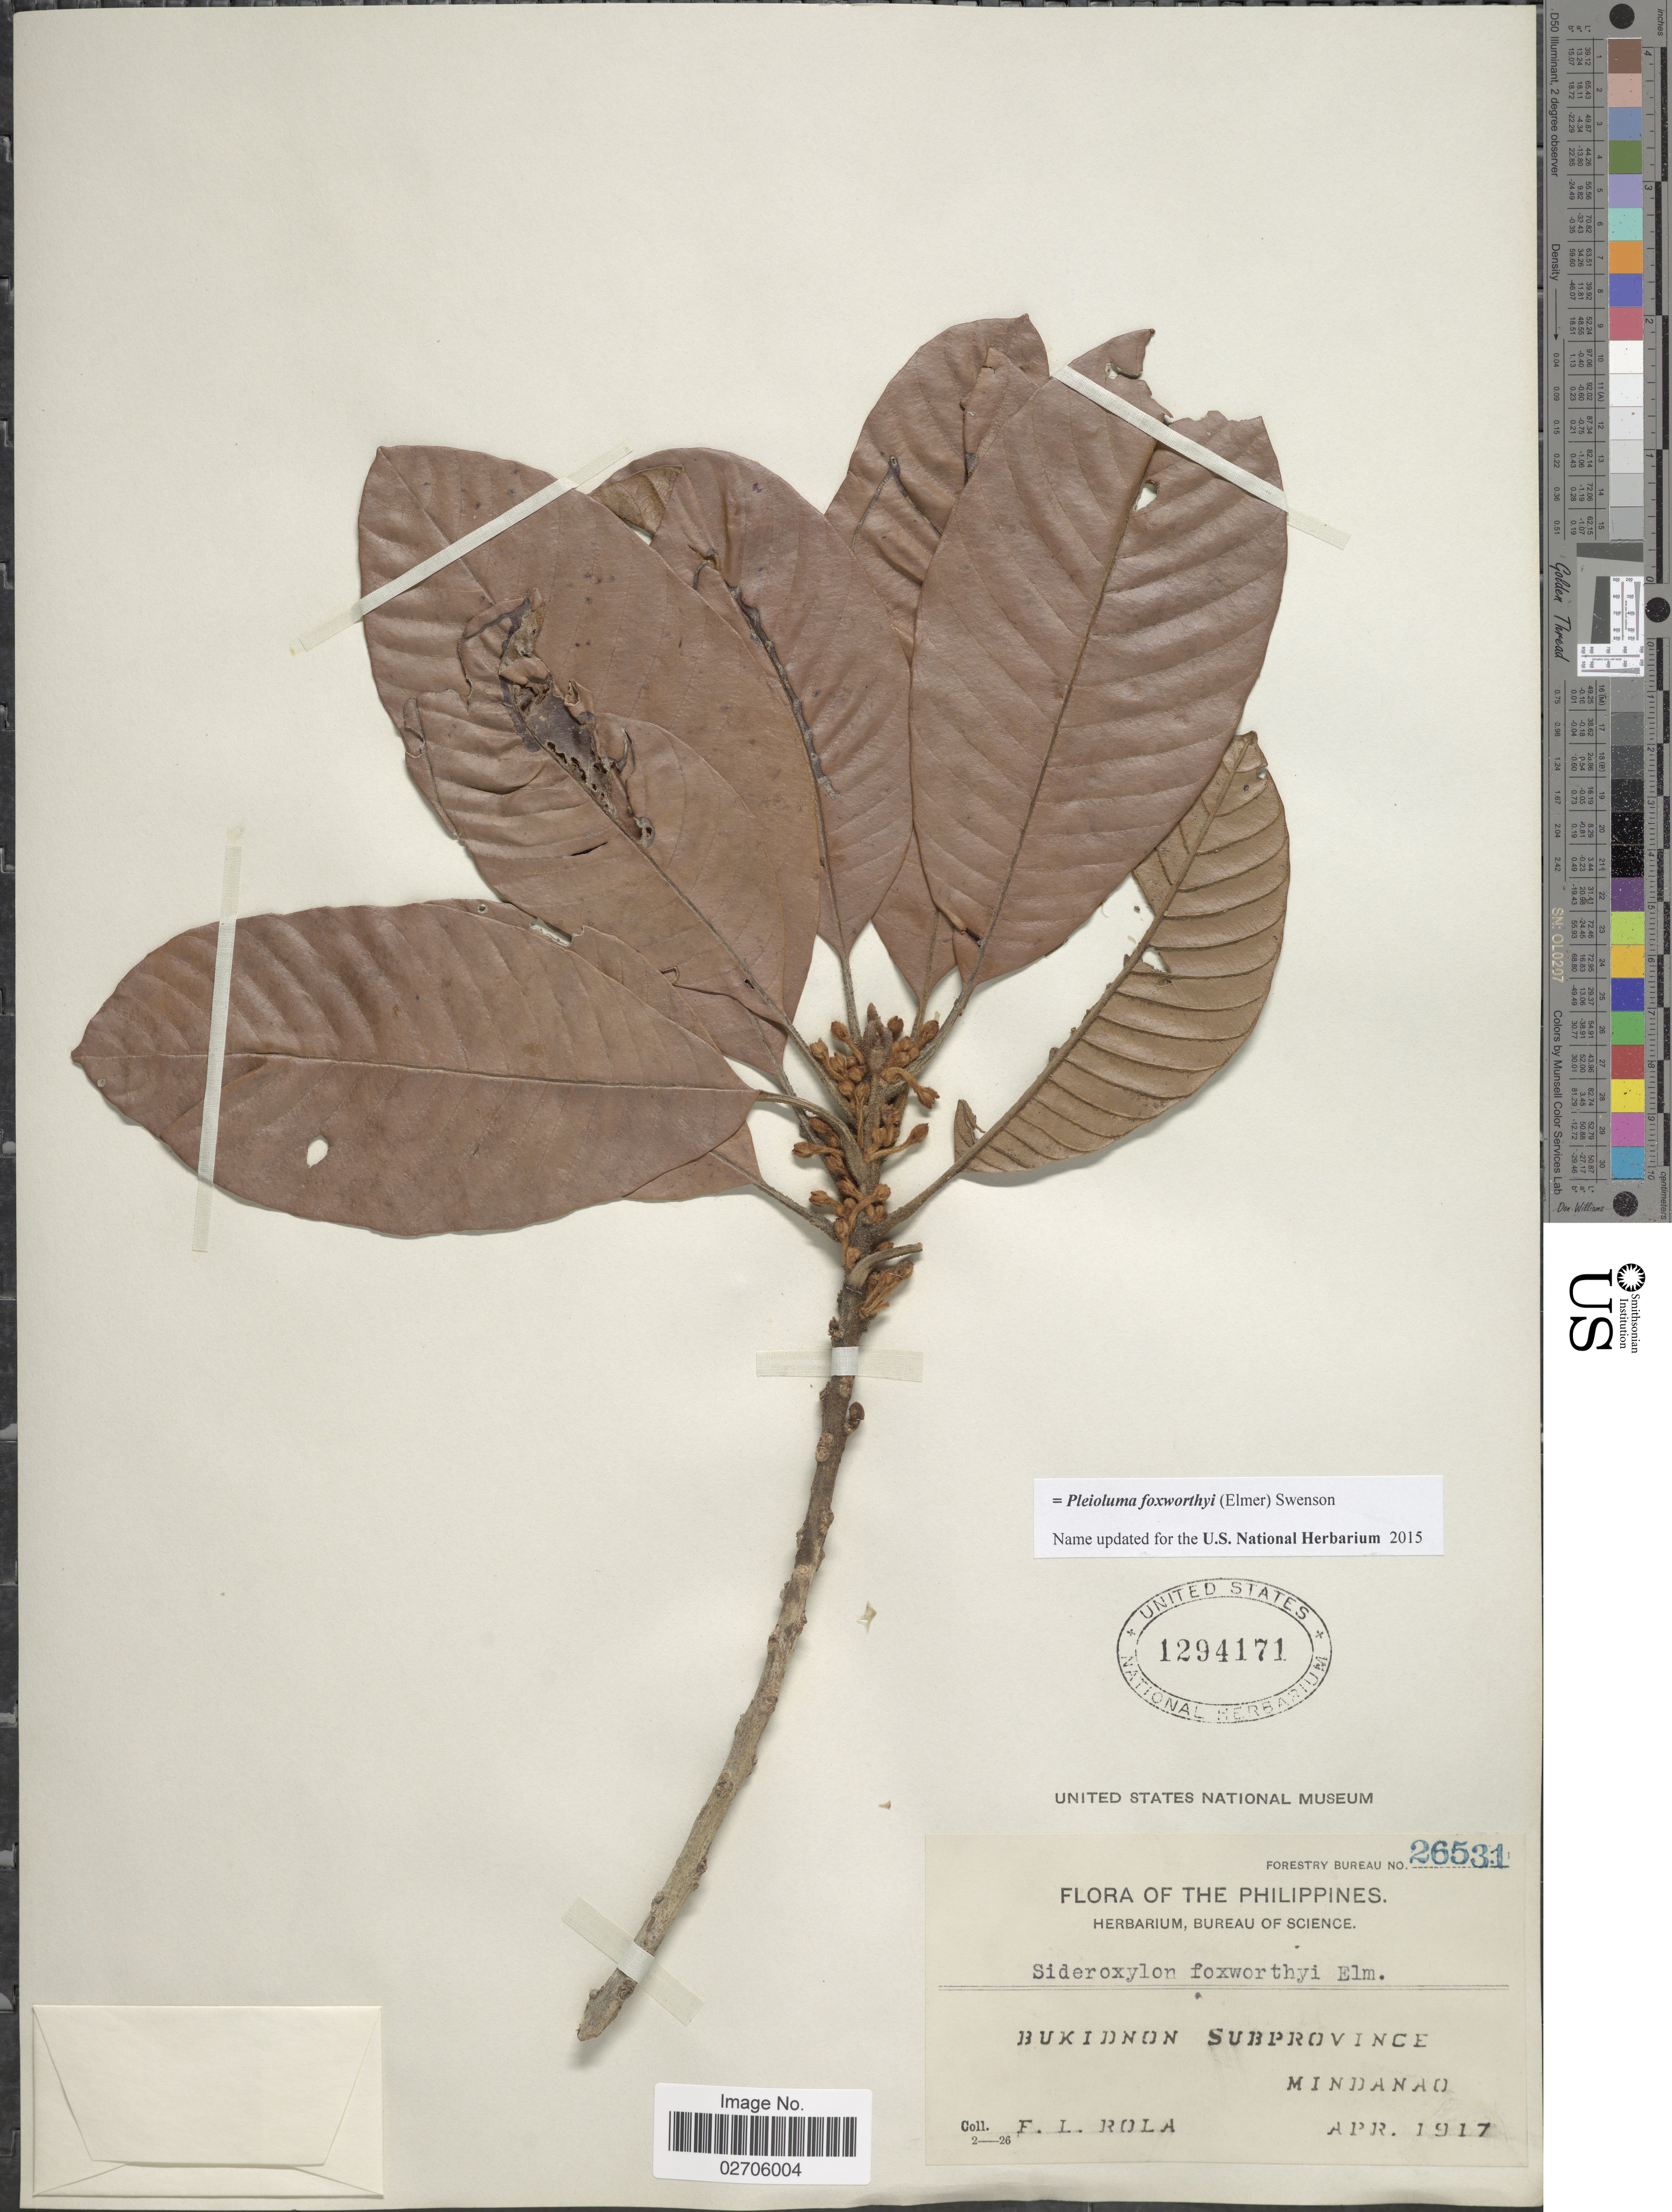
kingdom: Plantae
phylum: Tracheophyta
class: Magnoliopsida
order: Ericales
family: Sapotaceae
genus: Pleioluma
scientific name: Pleioluma foxworthyi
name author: (Elmer) Swenson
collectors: F. Rola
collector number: Forestry Bureau 26531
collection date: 1917-04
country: Philippines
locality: Bukidnon Subprovince. Mindanao.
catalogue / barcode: US 1294171